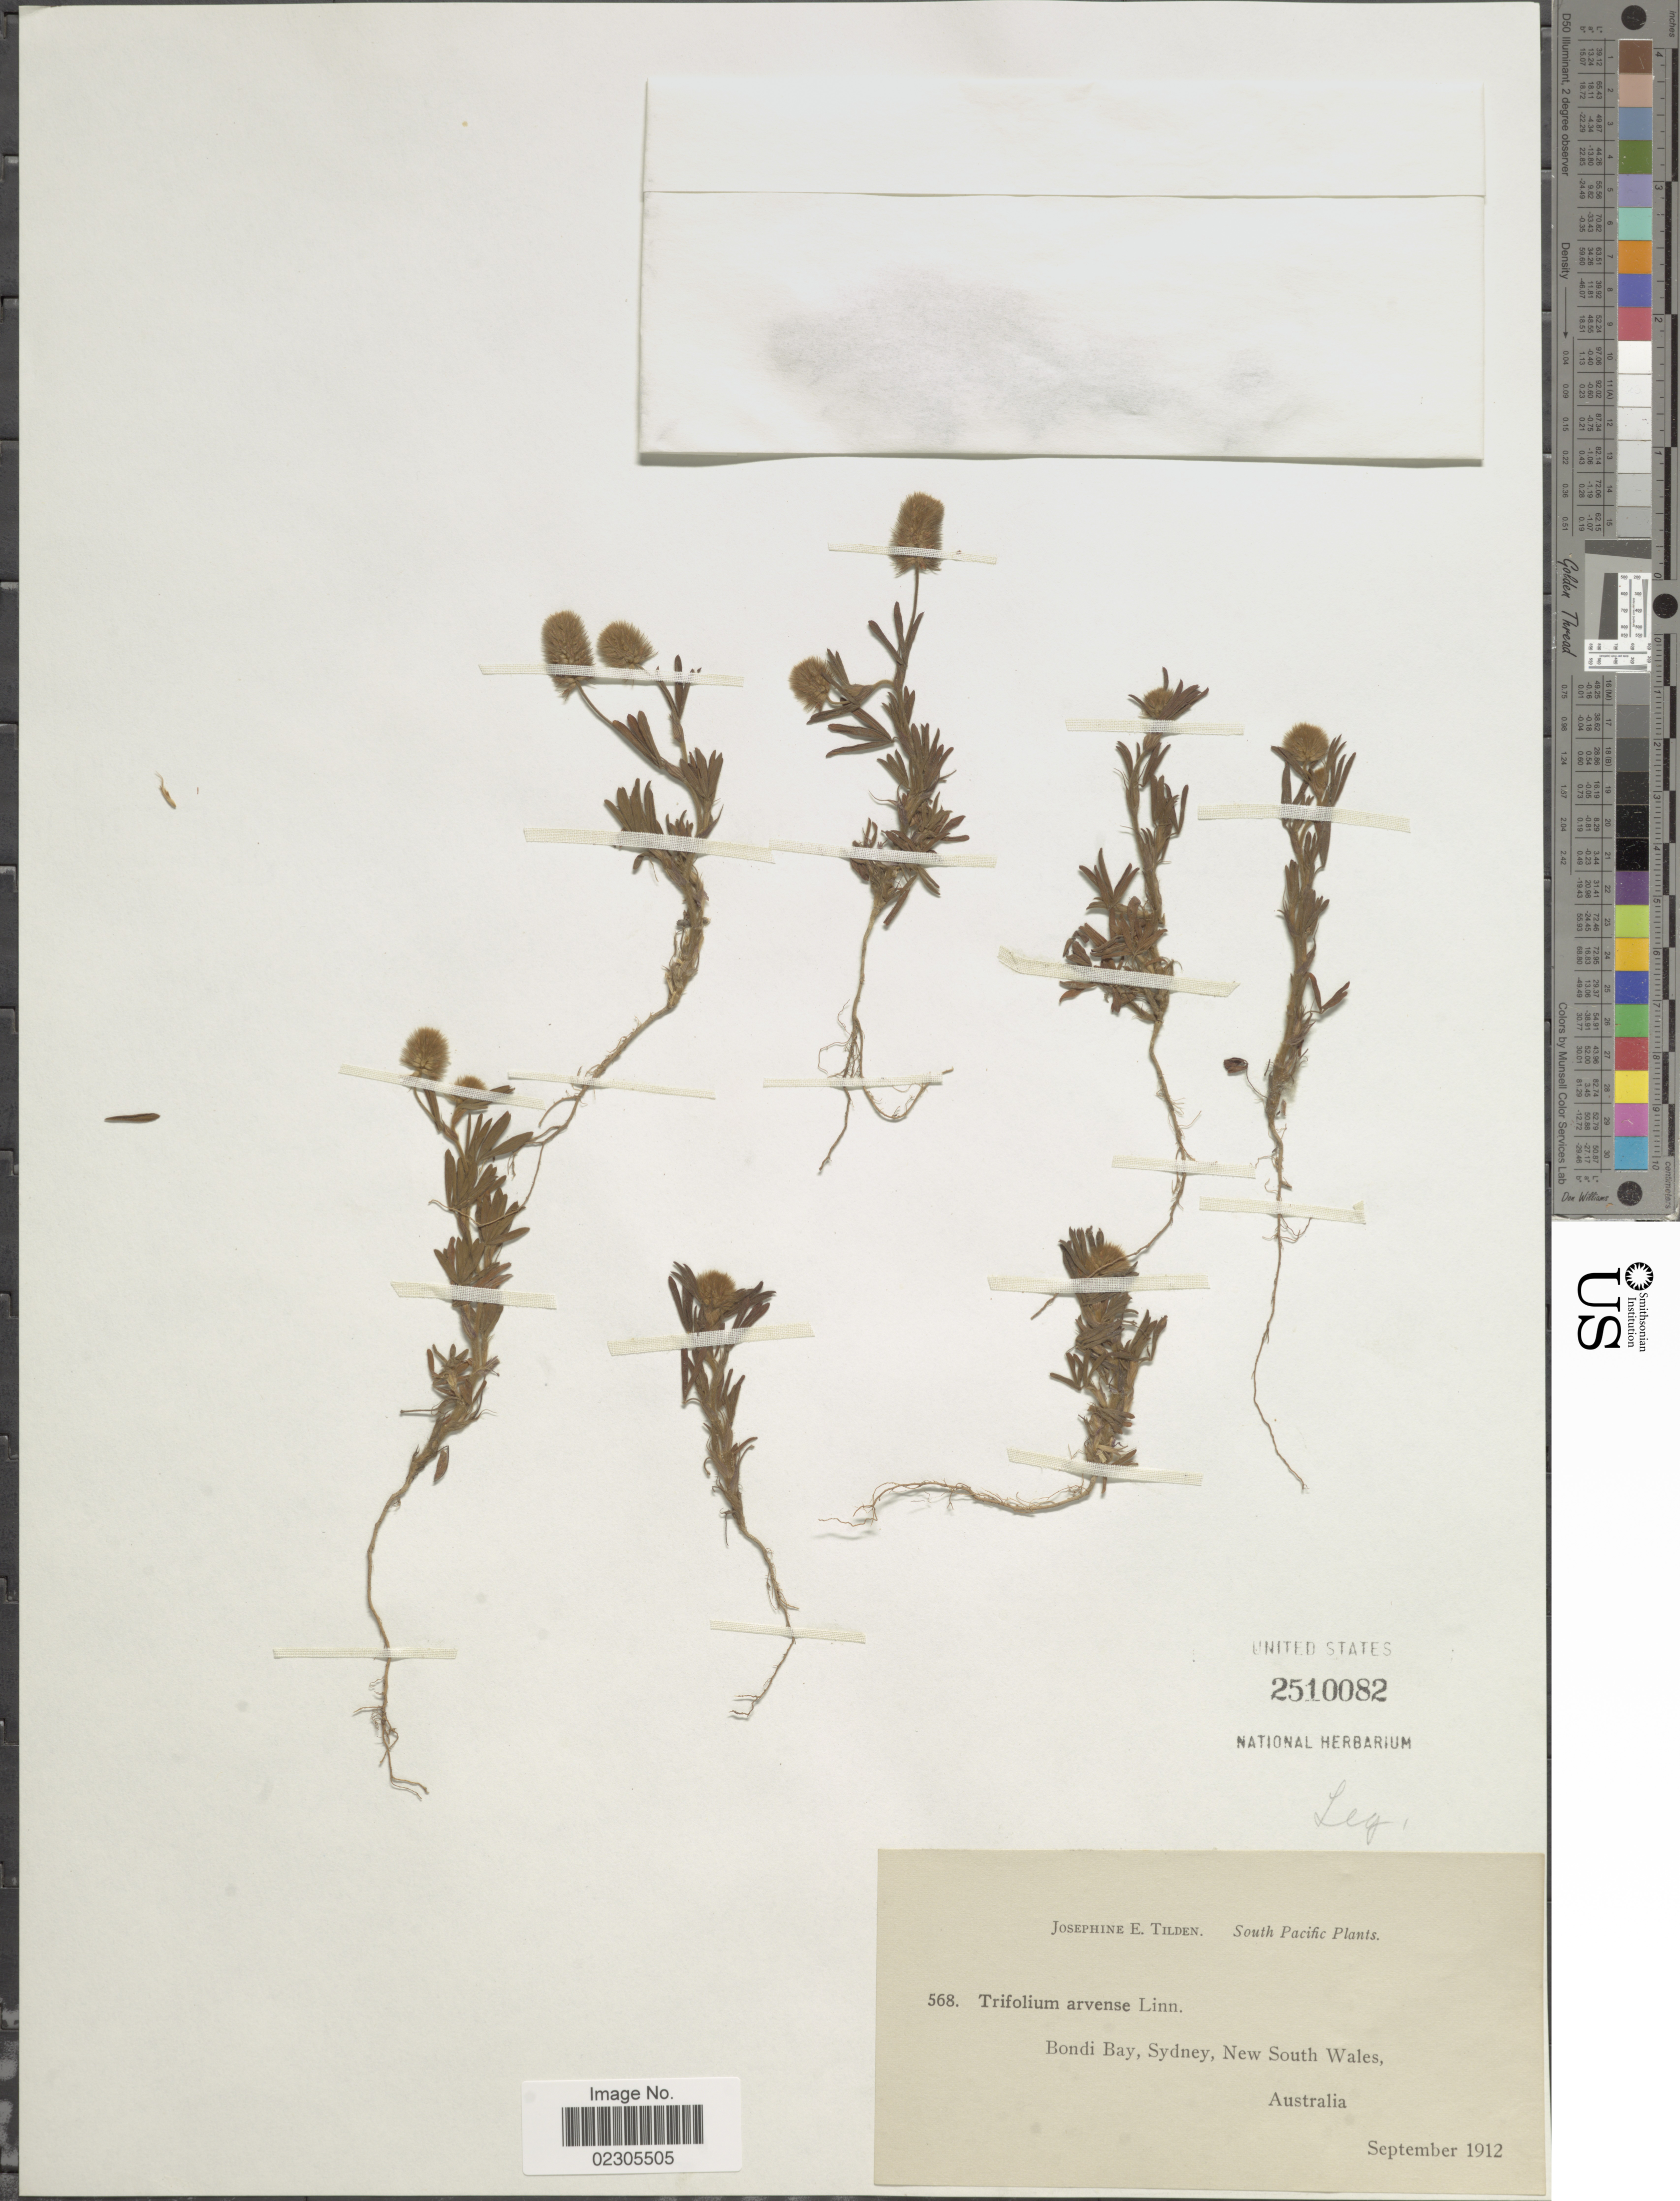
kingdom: Plantae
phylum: Tracheophyta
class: Magnoliopsida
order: Fabales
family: Fabaceae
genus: Trifolium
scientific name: Trifolium arvense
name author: L.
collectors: J. E. Tilden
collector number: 568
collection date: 1912-09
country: Australia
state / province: New South Wales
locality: Bondi Bay, Sydney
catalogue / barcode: US 2510082